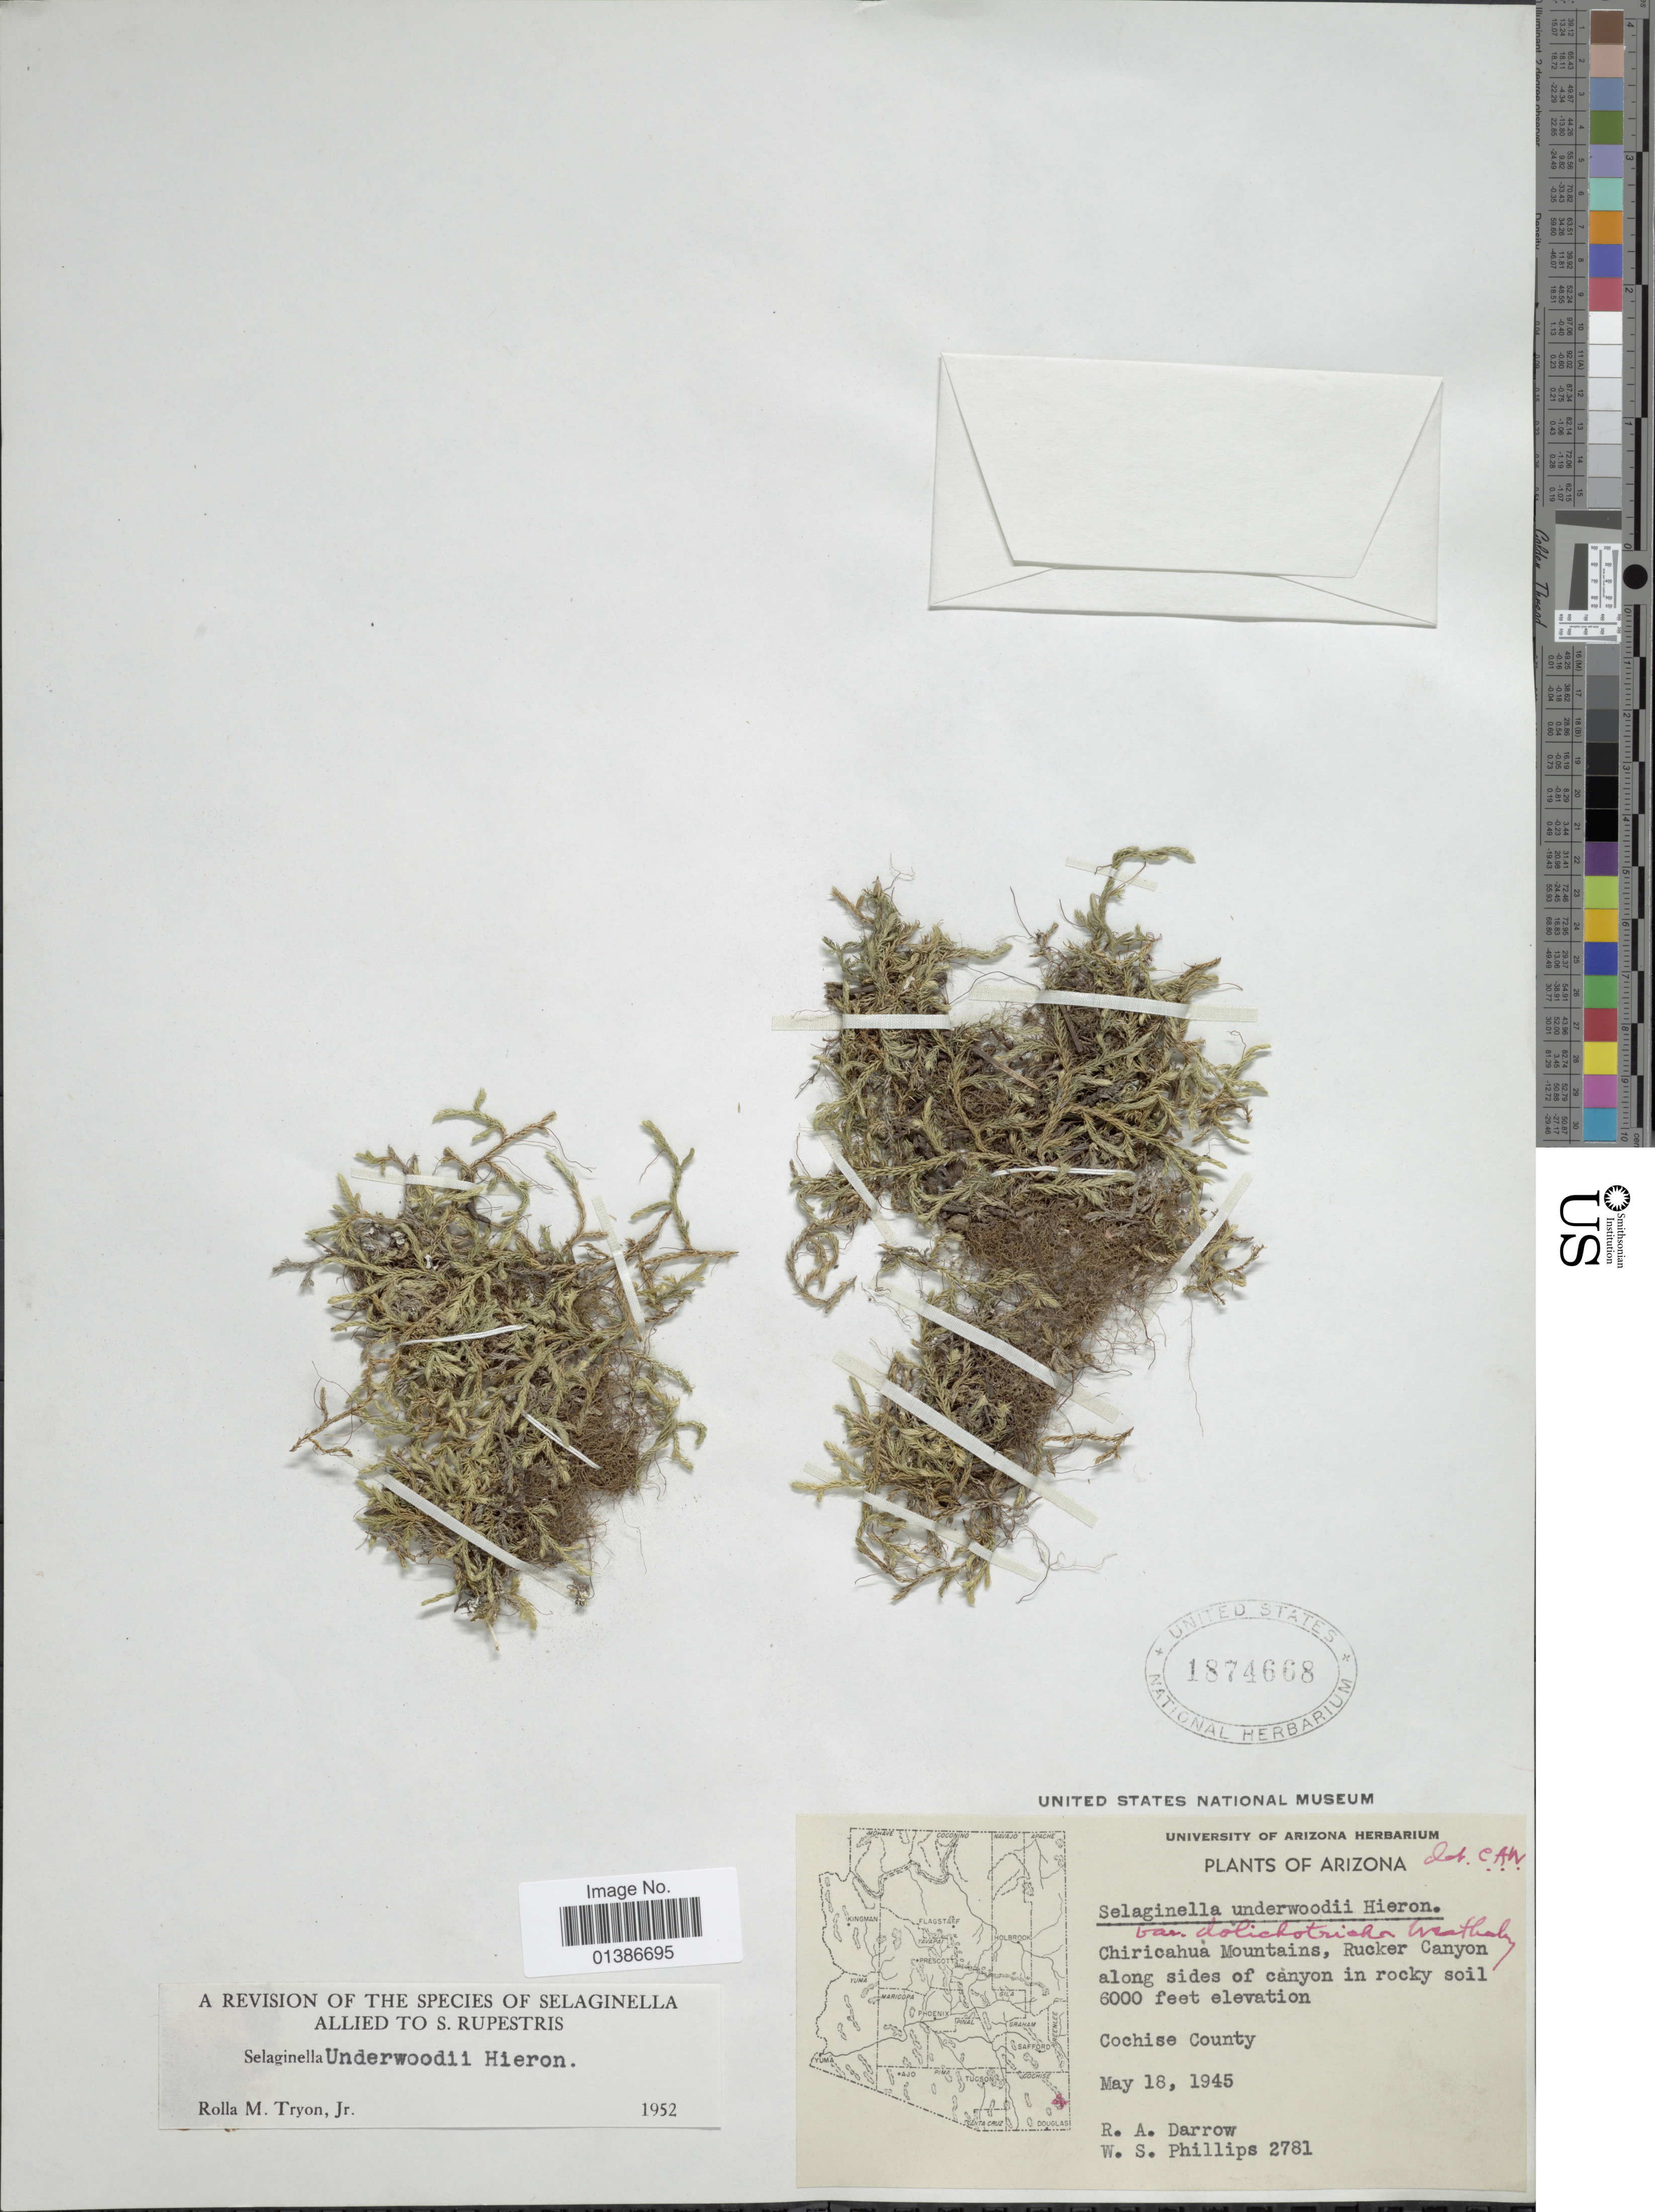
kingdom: Plantae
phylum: Tracheophyta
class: Lycopodiopsida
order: Selaginellales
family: Selaginellaceae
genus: Selaginella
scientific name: Selaginella underwoodii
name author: Hieron.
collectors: R. A. Darrow & W. S. Phillips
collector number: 2781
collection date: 1945-05-18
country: United States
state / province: Arizona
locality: Chiricahua Mountains, Rucker Canyon along sides of canyon in rocky soil, Cochise County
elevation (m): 1829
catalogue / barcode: US 1874668